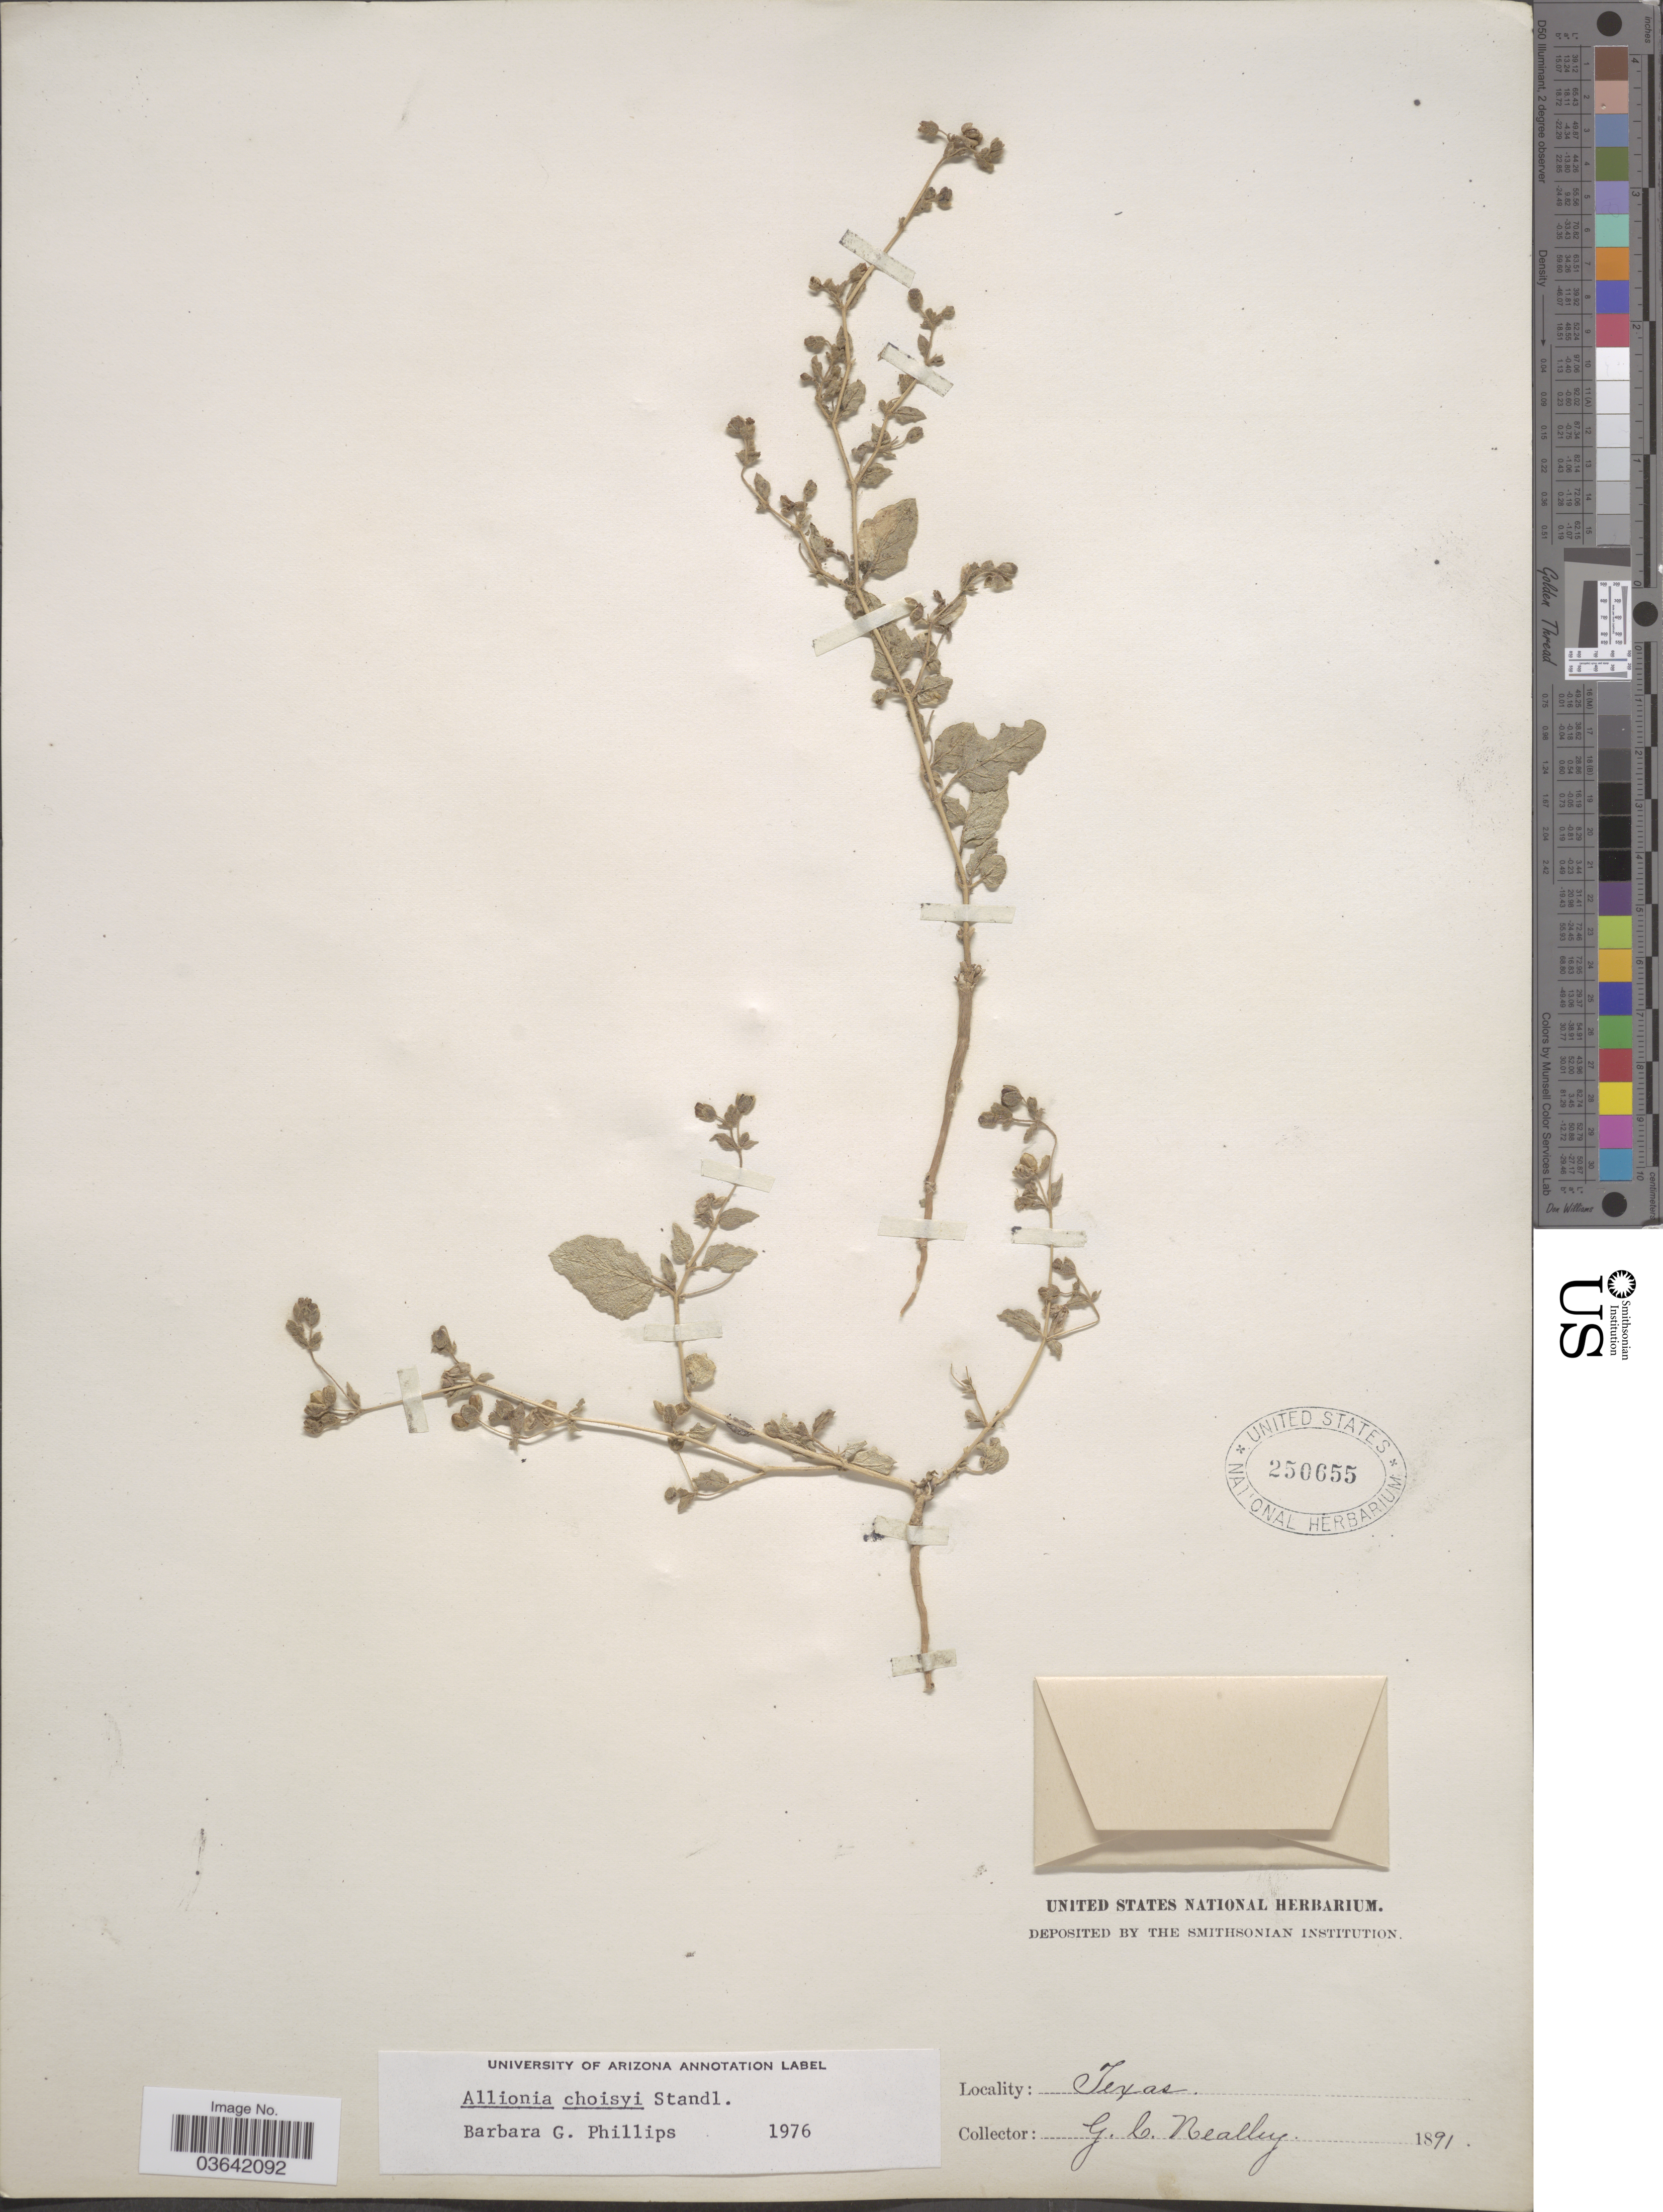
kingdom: Plantae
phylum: Tracheophyta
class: Magnoliopsida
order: Caryophyllales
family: Nyctaginaceae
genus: Allionia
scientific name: Allionia choisyi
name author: Standl.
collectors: G. C. Nealley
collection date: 1891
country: United States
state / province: Texas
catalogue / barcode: US 250655